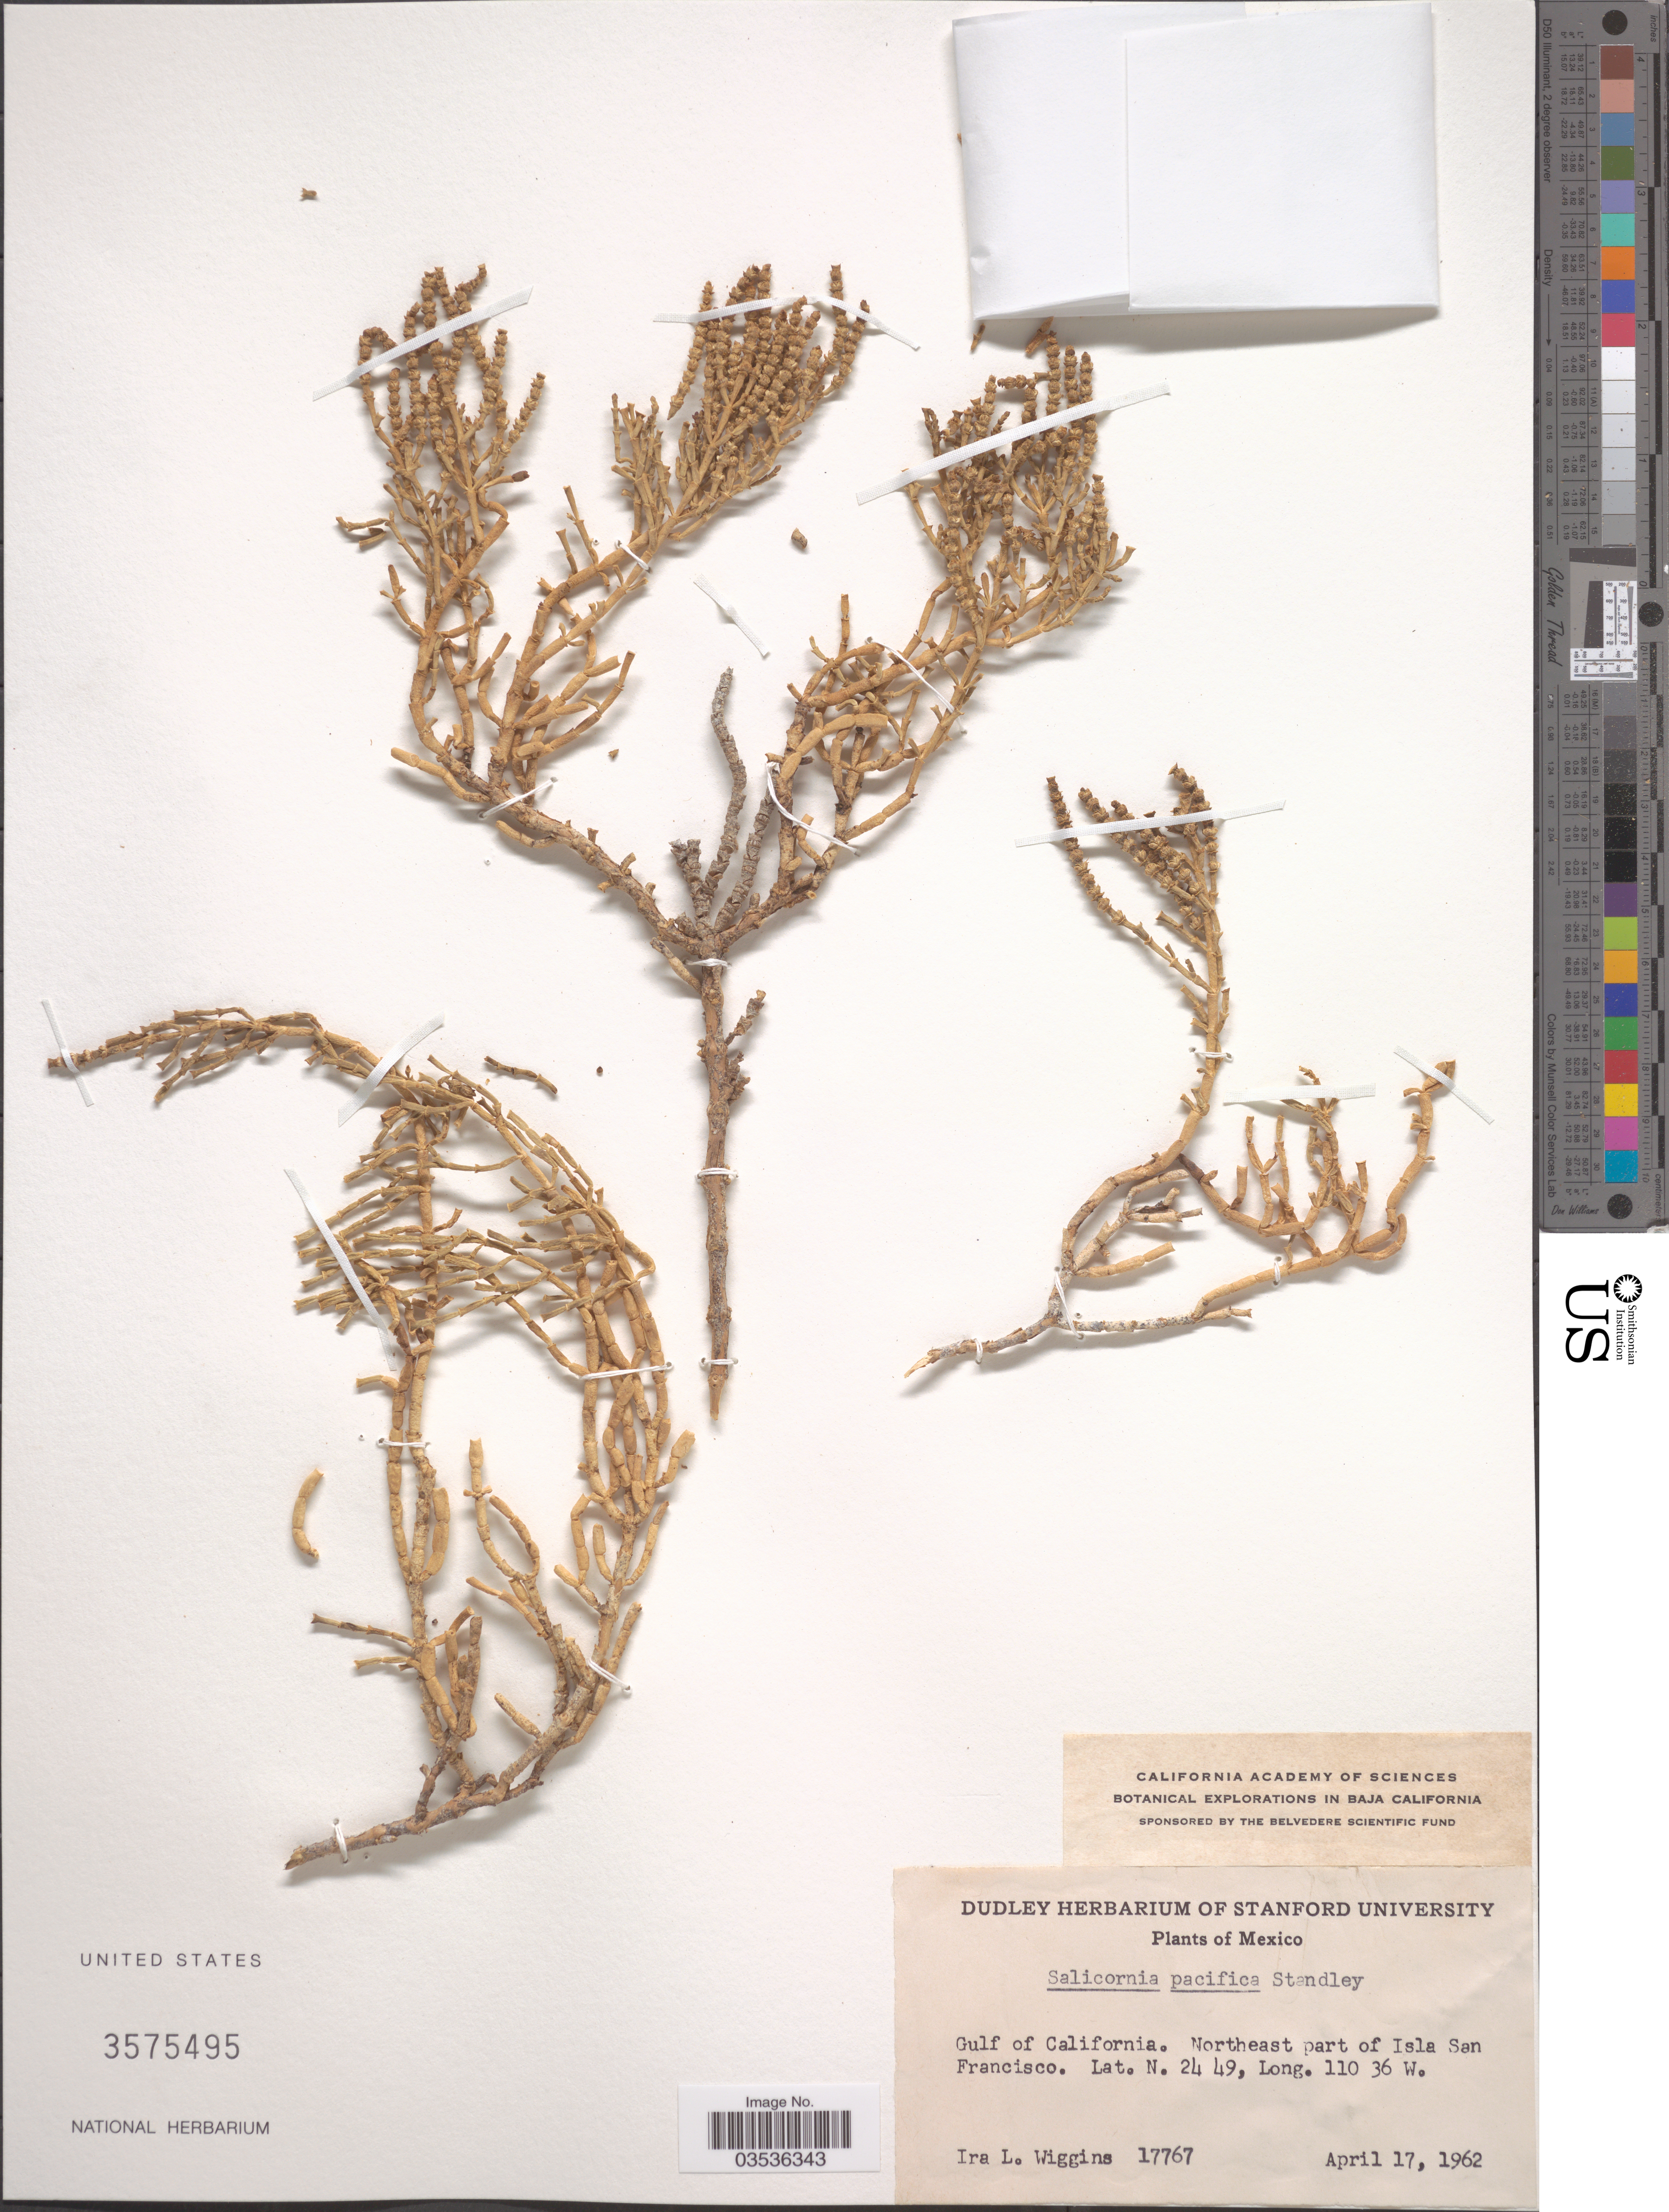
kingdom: Plantae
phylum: Tracheophyta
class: Magnoliopsida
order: Caryophyllales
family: Amaranthaceae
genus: Salicornia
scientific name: Salicornia pacifica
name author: Standl.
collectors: I. L. Wiggins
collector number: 17767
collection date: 1962-04-17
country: Mexico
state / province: Baja California Sur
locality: Gulf of California. Northeast part of Isla San Francisco.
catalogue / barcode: US 3575495